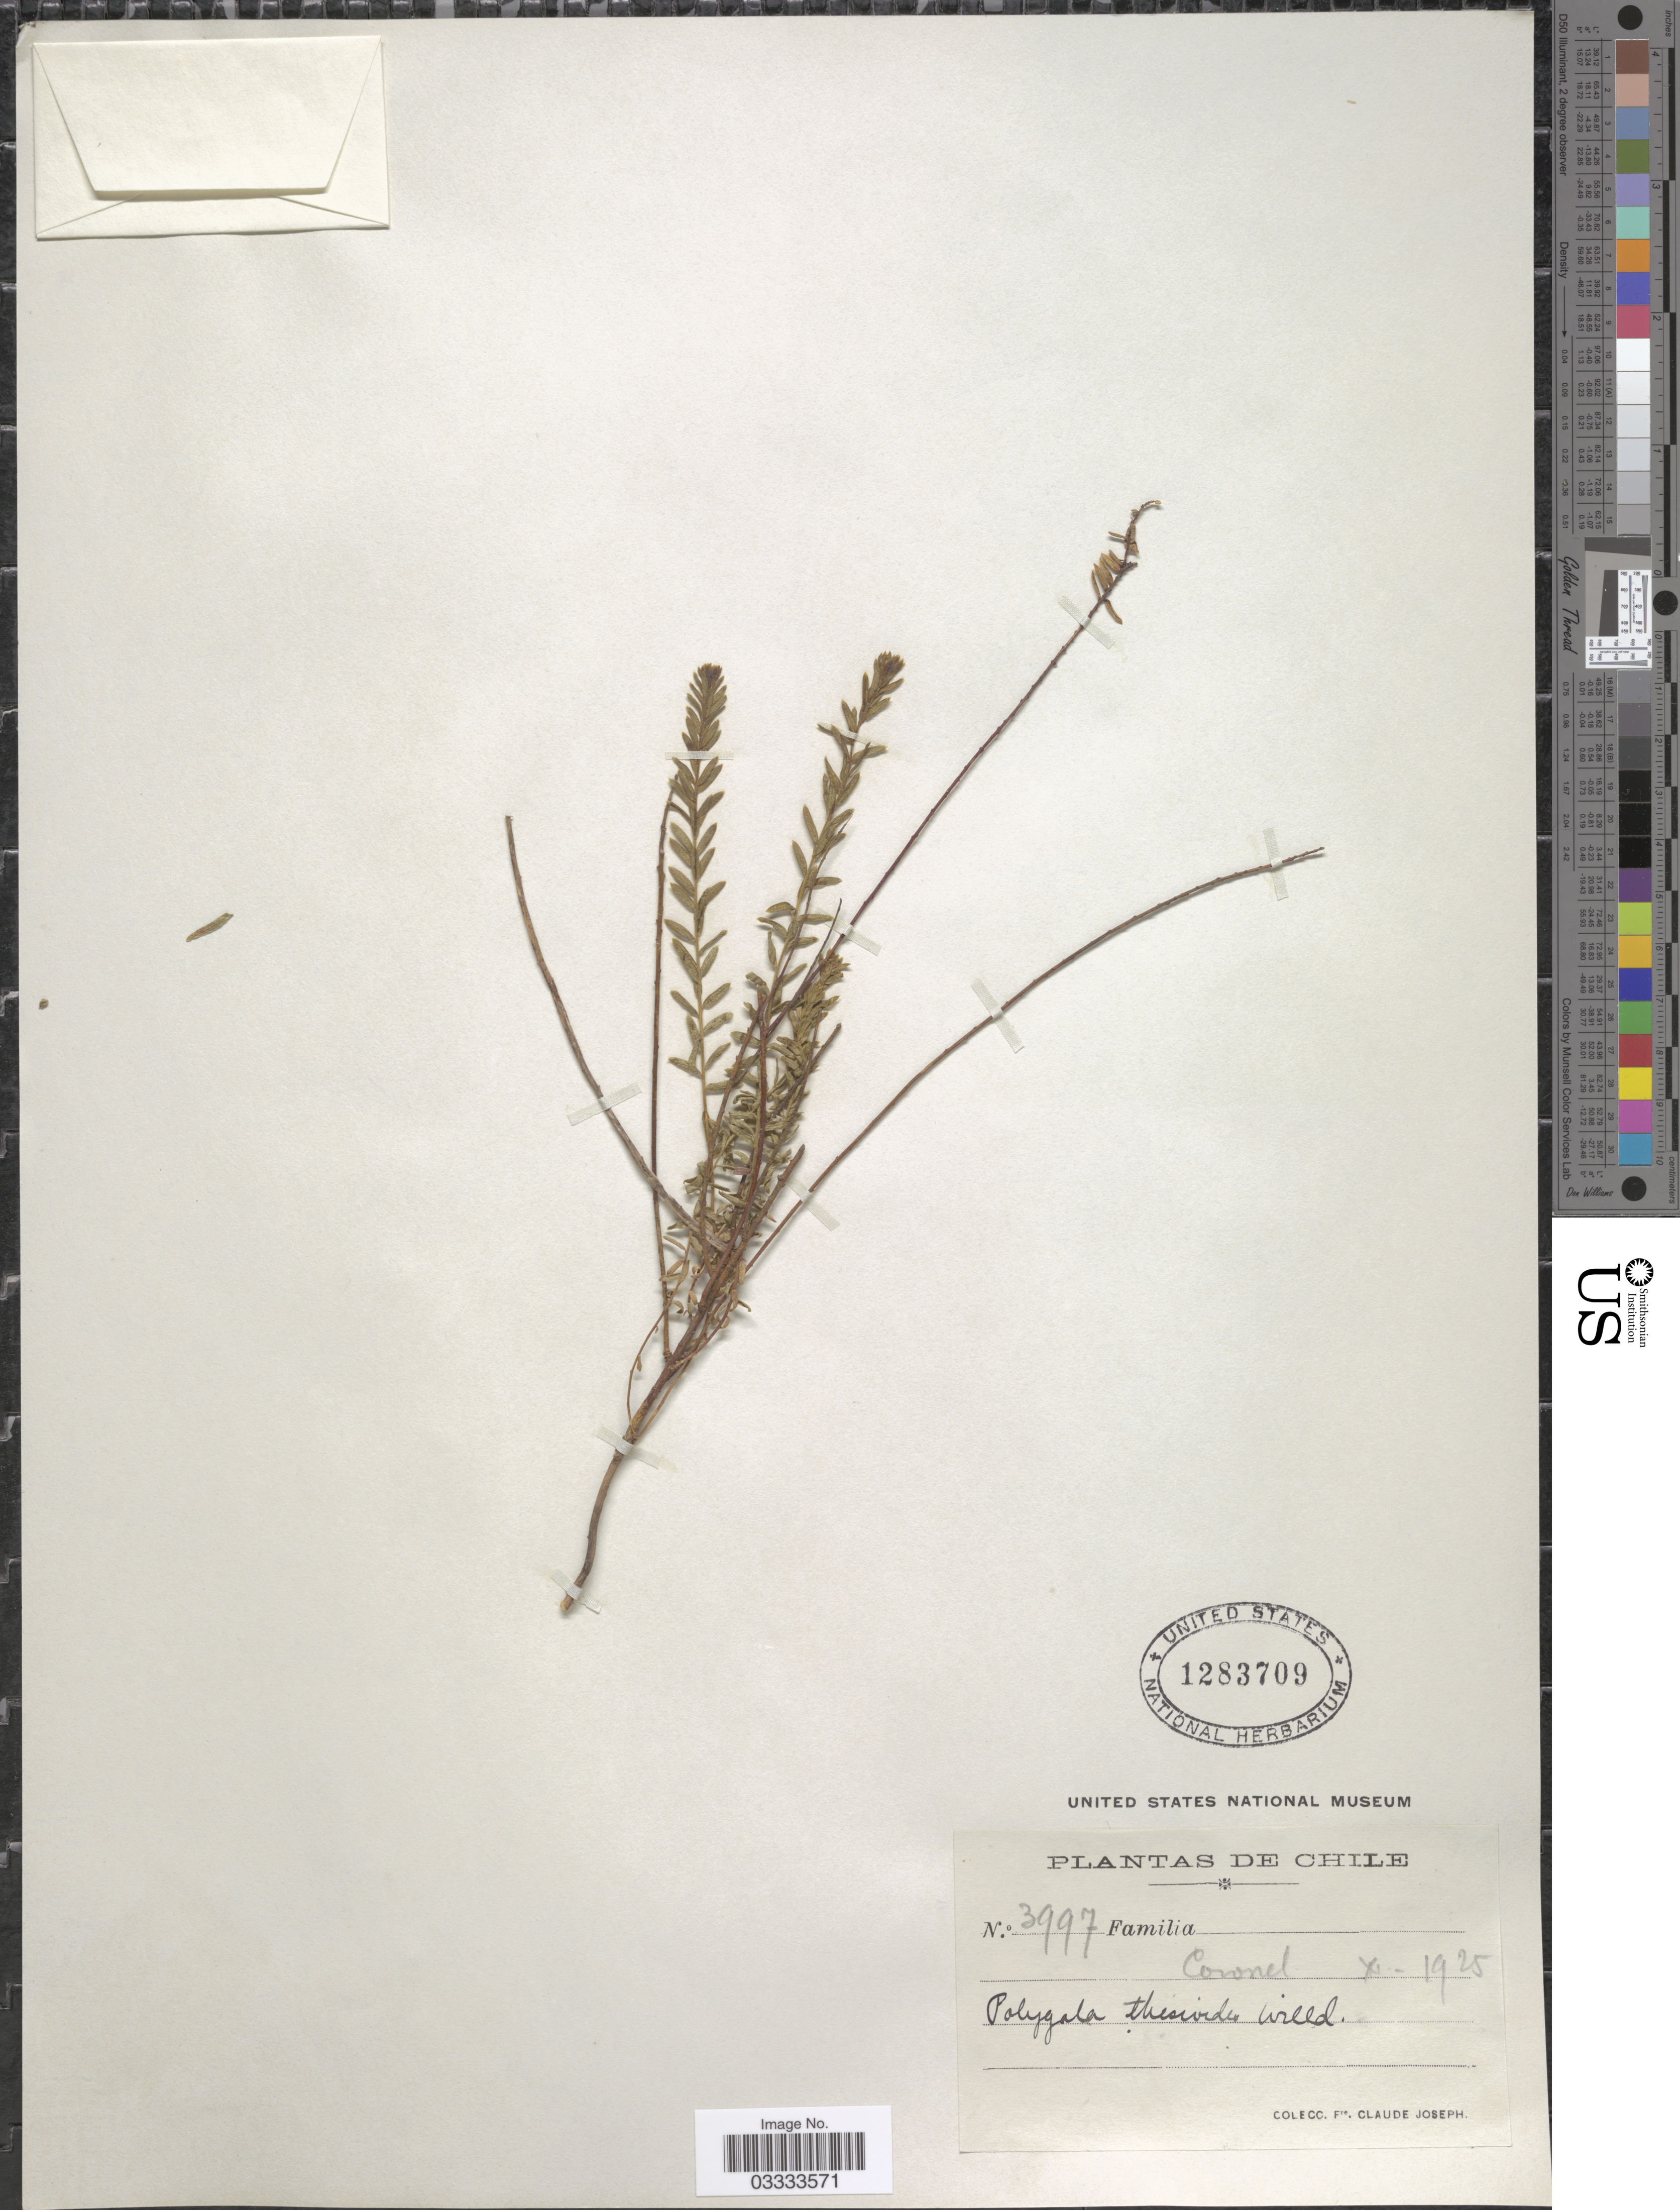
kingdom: Plantae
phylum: Tracheophyta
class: Magnoliopsida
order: Fabales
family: Polygalaceae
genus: Polygala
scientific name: Polygala gnidioides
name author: Willd.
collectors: Bro. Claude-Joseph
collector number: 3997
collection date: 1925-10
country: Chile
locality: Coronel.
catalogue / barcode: US 1283709